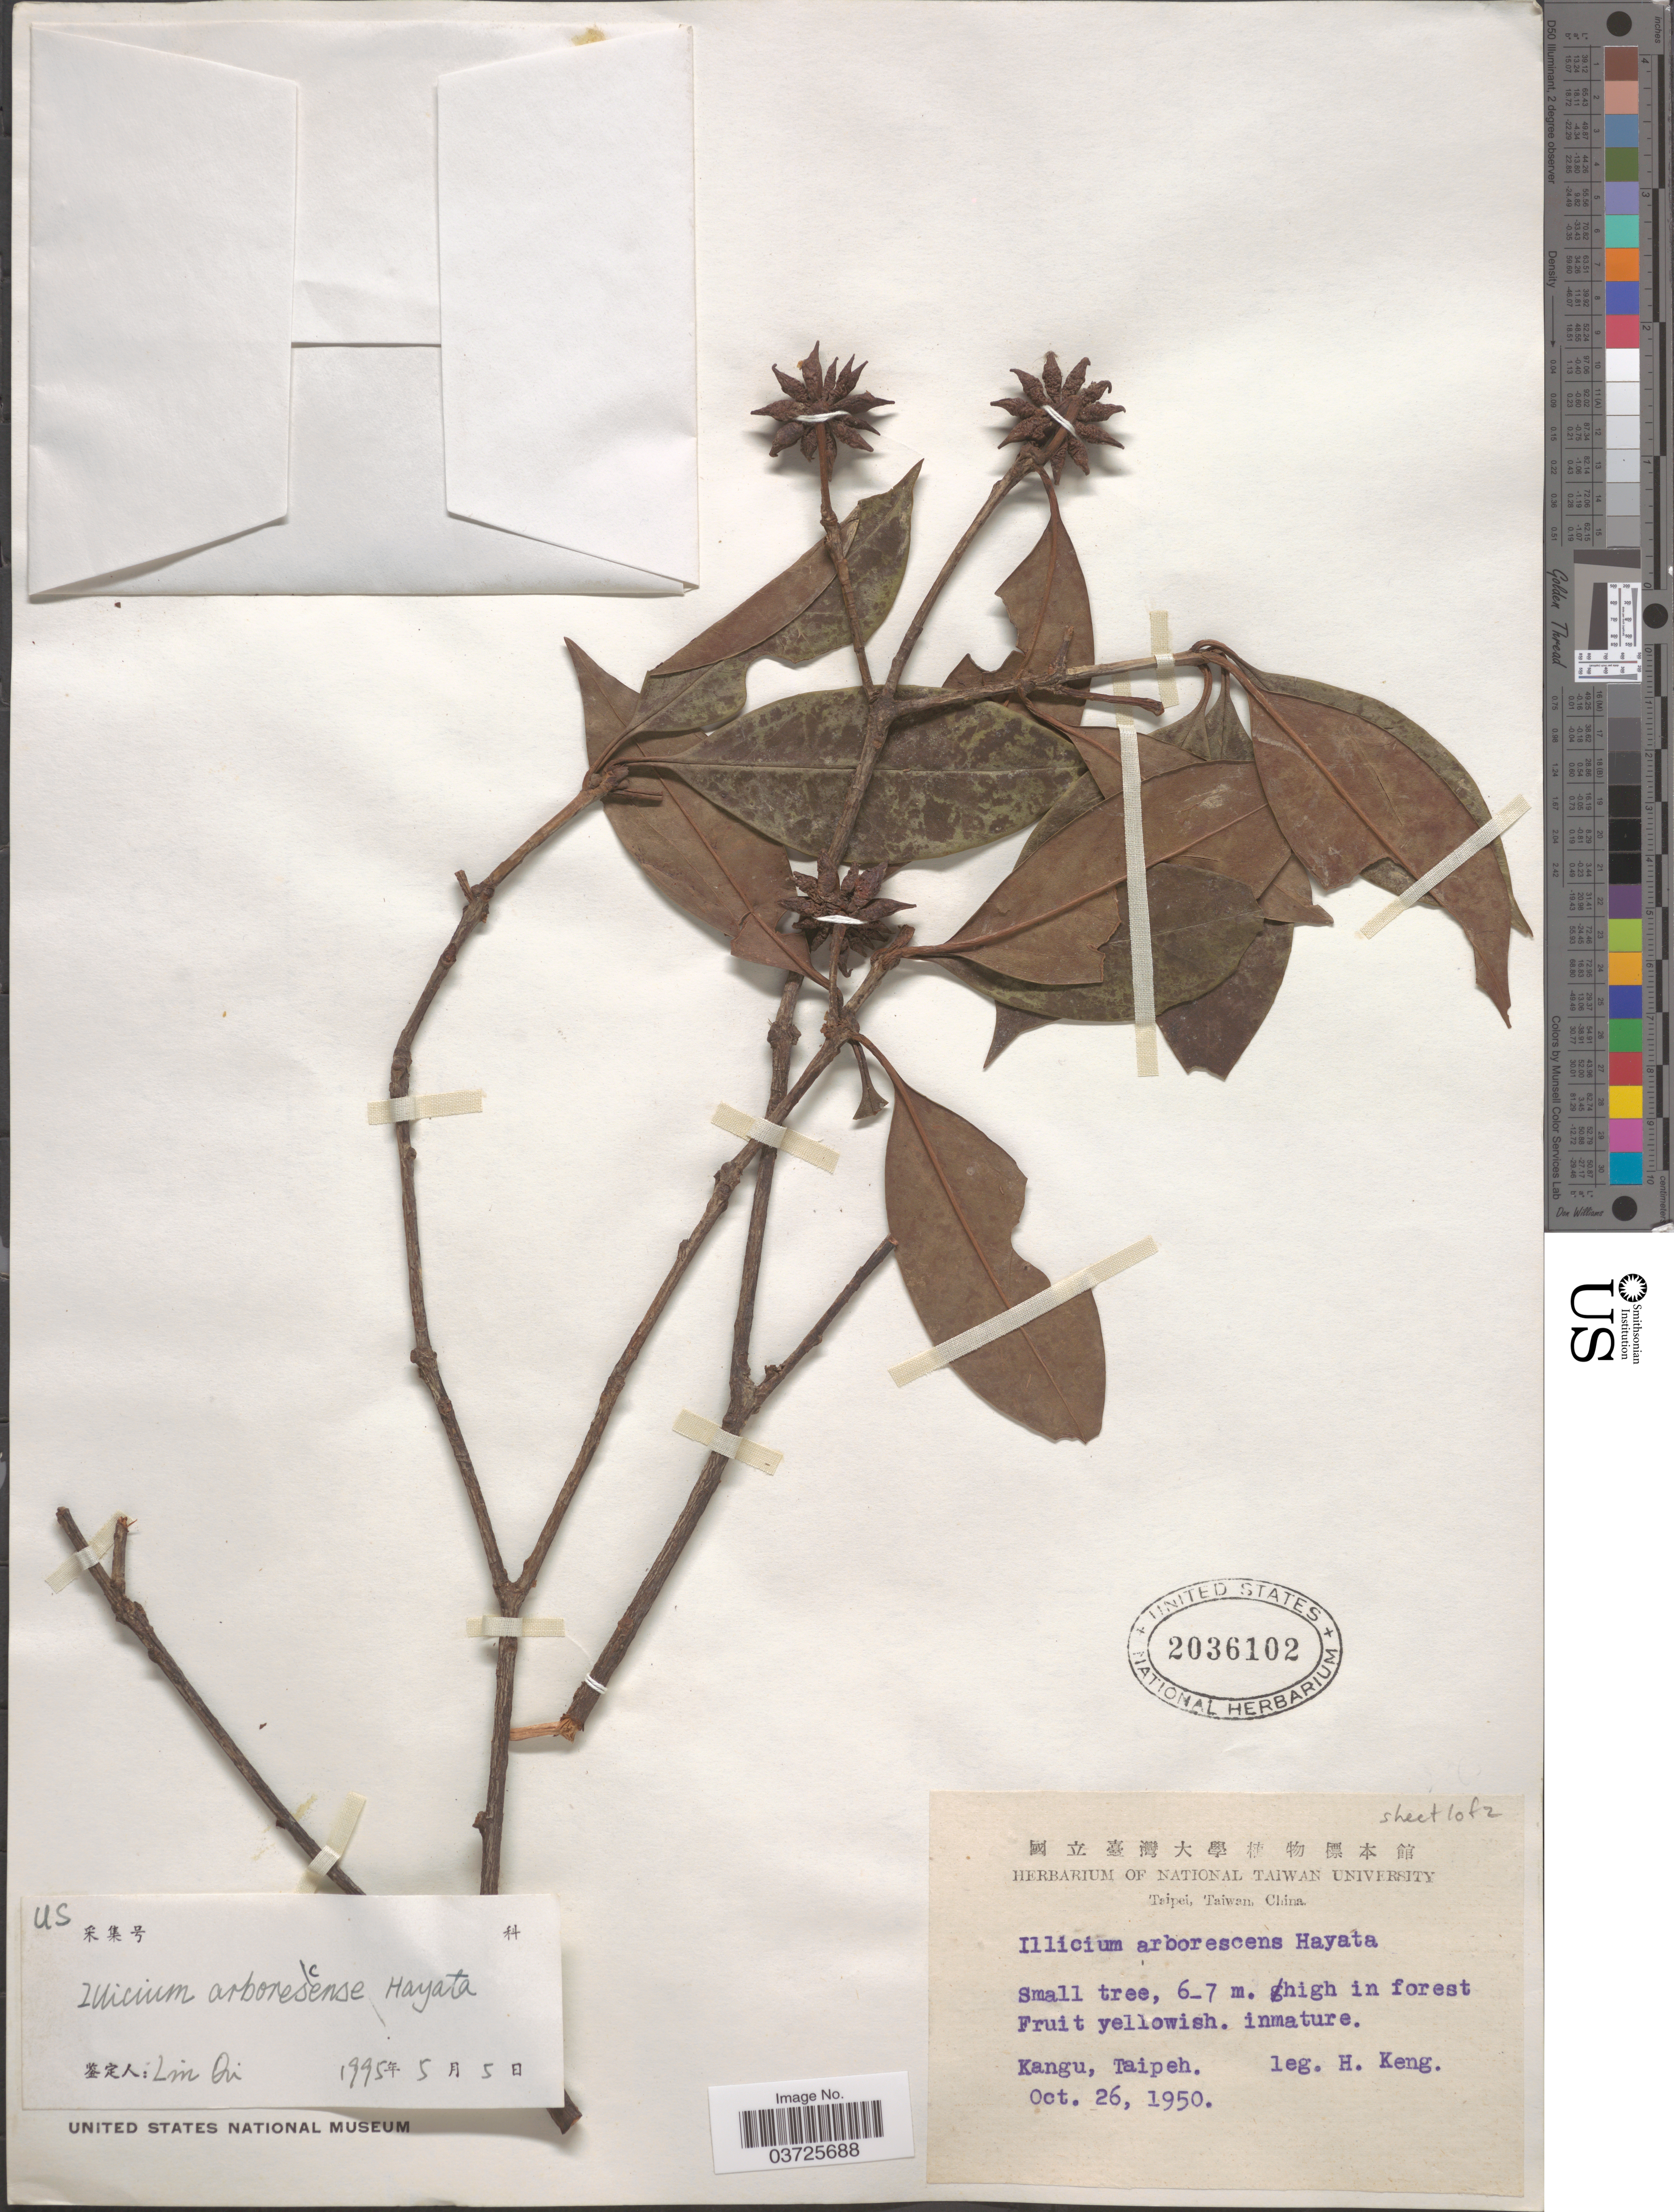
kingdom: Plantae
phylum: Tracheophyta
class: Magnoliopsida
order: Austrobaileyales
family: Schisandraceae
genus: Illicium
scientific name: Illicium arborescens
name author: Hayata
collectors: H. Keng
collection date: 1950-10-26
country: Taiwan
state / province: Taipei City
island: Taiwan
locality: Taipei. Kangu, Taipeh.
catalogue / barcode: US 2036102